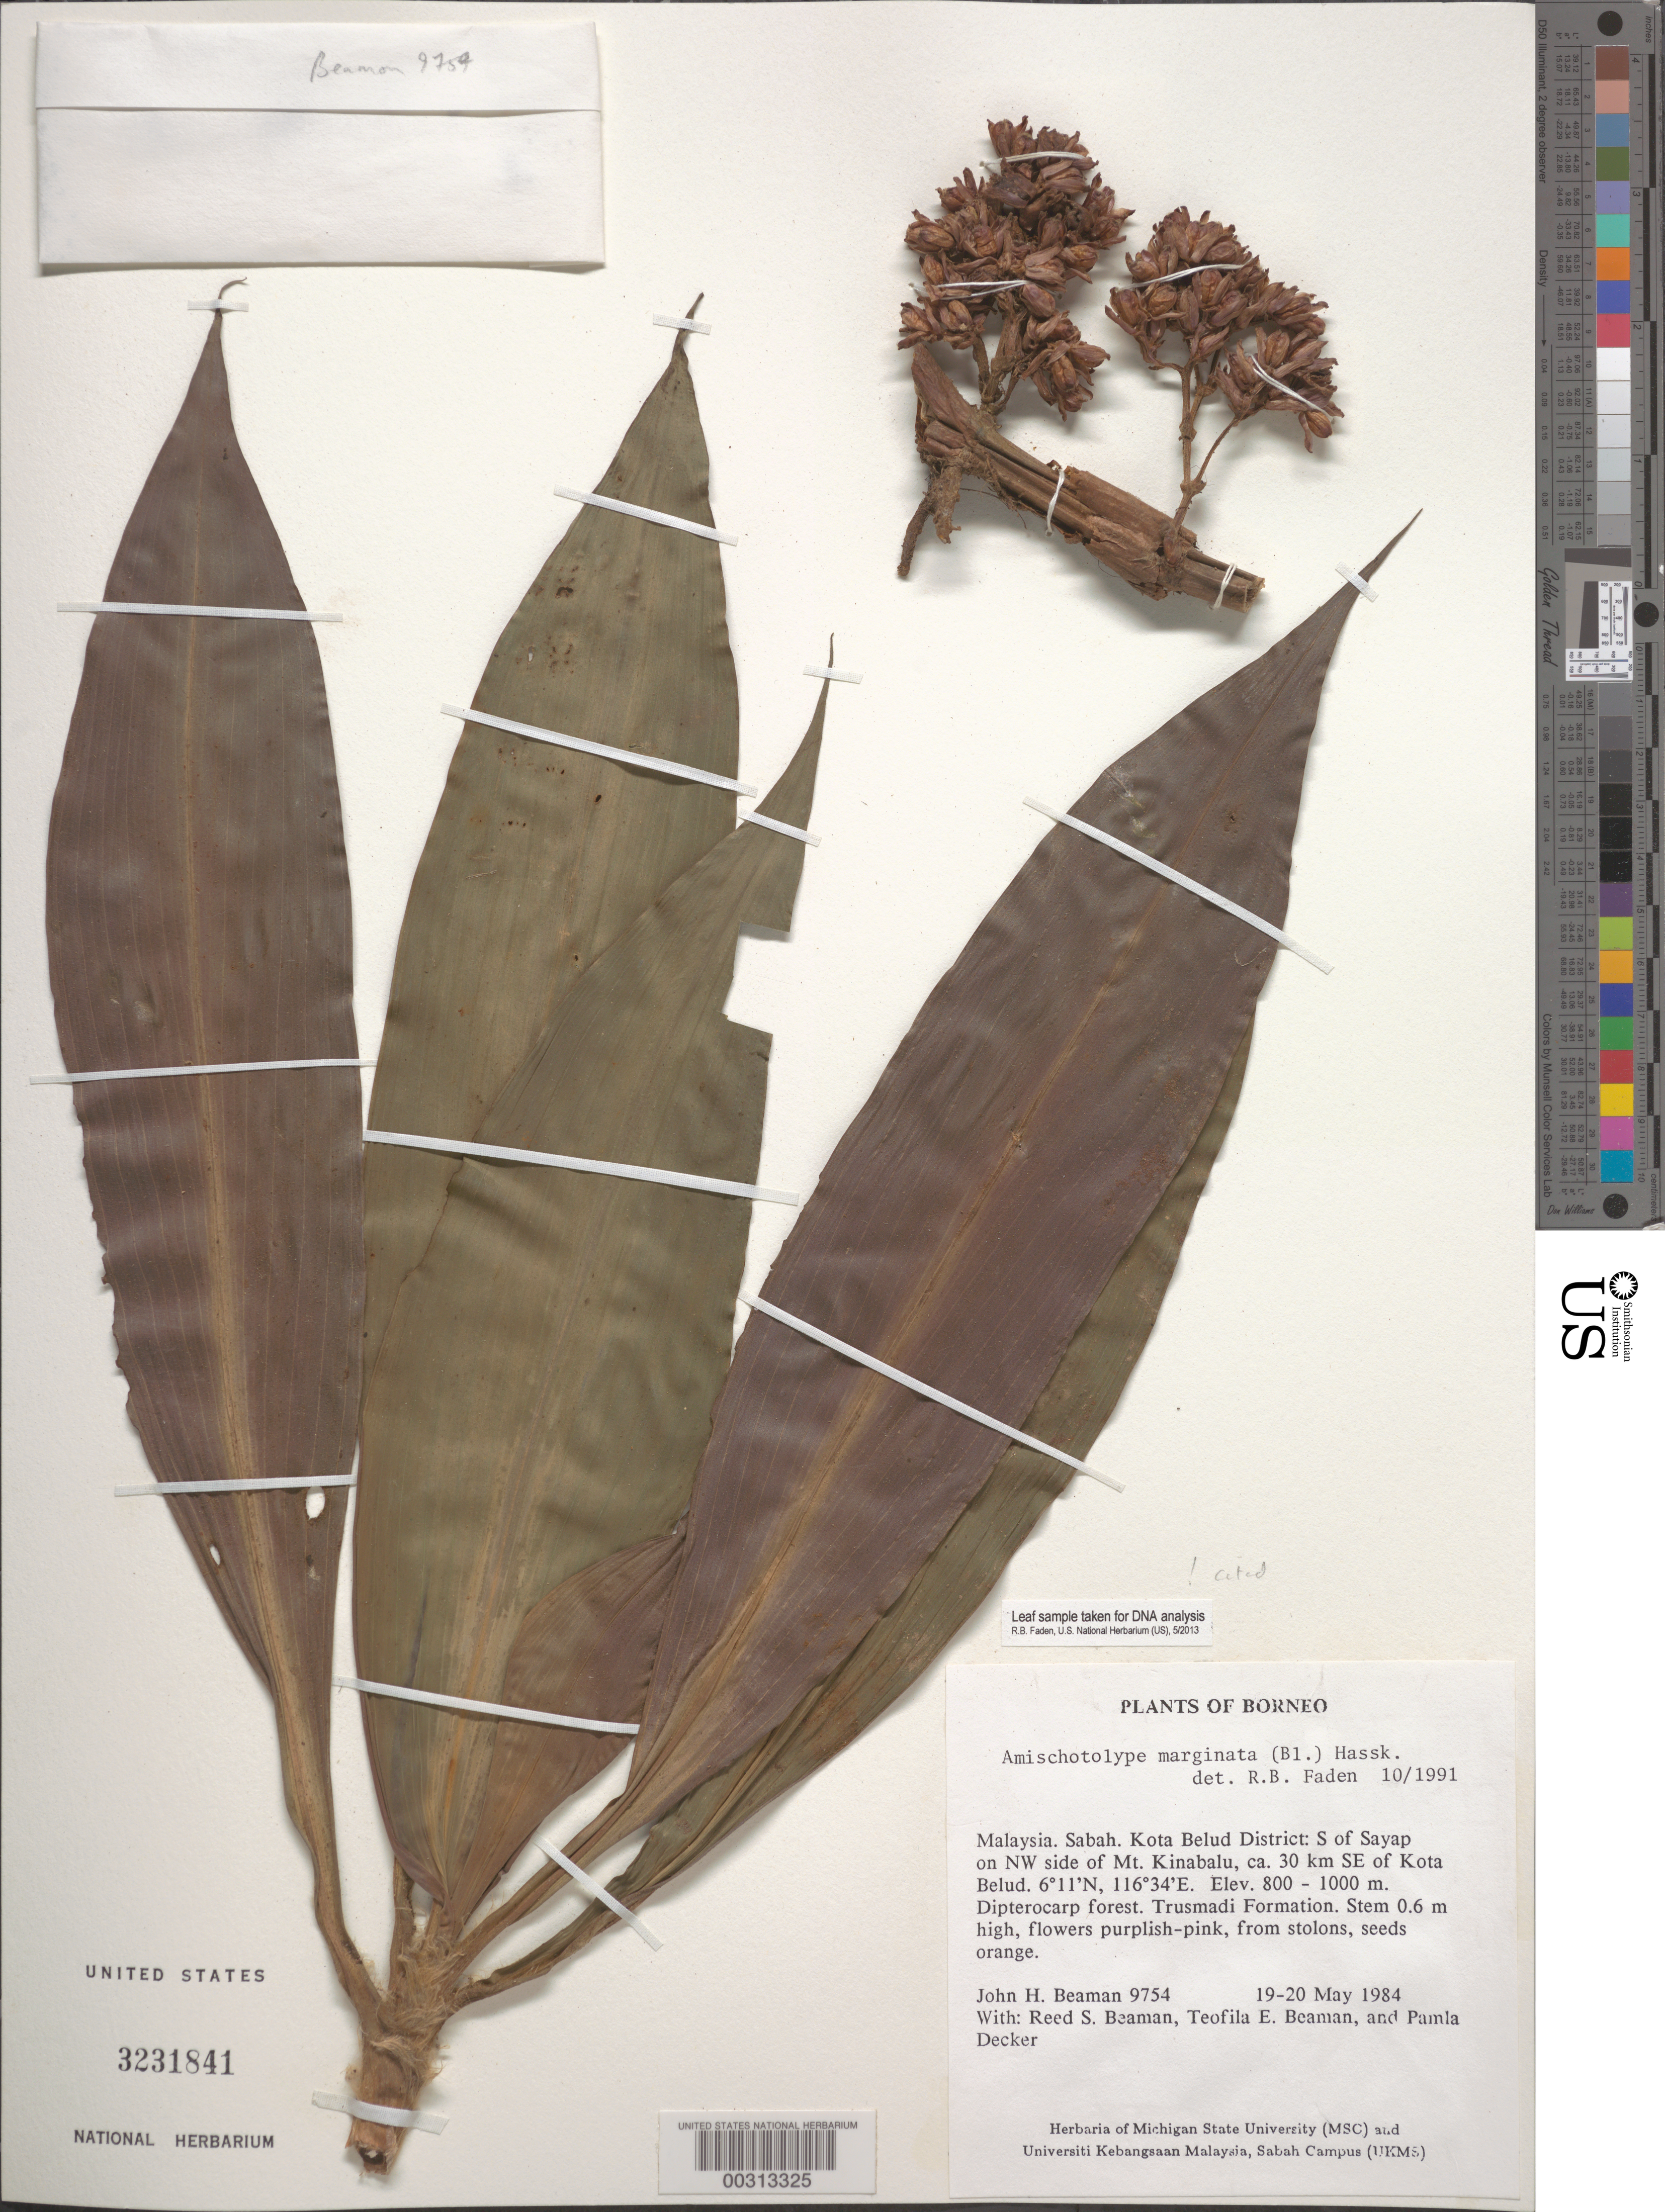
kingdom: Plantae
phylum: Tracheophyta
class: Liliopsida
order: Commelinales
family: Commelinaceae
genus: Amischotolype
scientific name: Amischotolype marginata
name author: (Blume) Hassk.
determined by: Faden, Robert B., (US), Smithsonian Institution - National Museum of Natural History (UNITED STATES)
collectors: J. H. Beaman, R. S. Beaman, T. E. Beaman & P. Decker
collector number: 9754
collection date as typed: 19 May 1984 and 20 Jun 1984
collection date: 1984-05-19,1984-06-20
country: Malaysia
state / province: Sabah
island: Borneo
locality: Kota belud district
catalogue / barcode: US 3231841